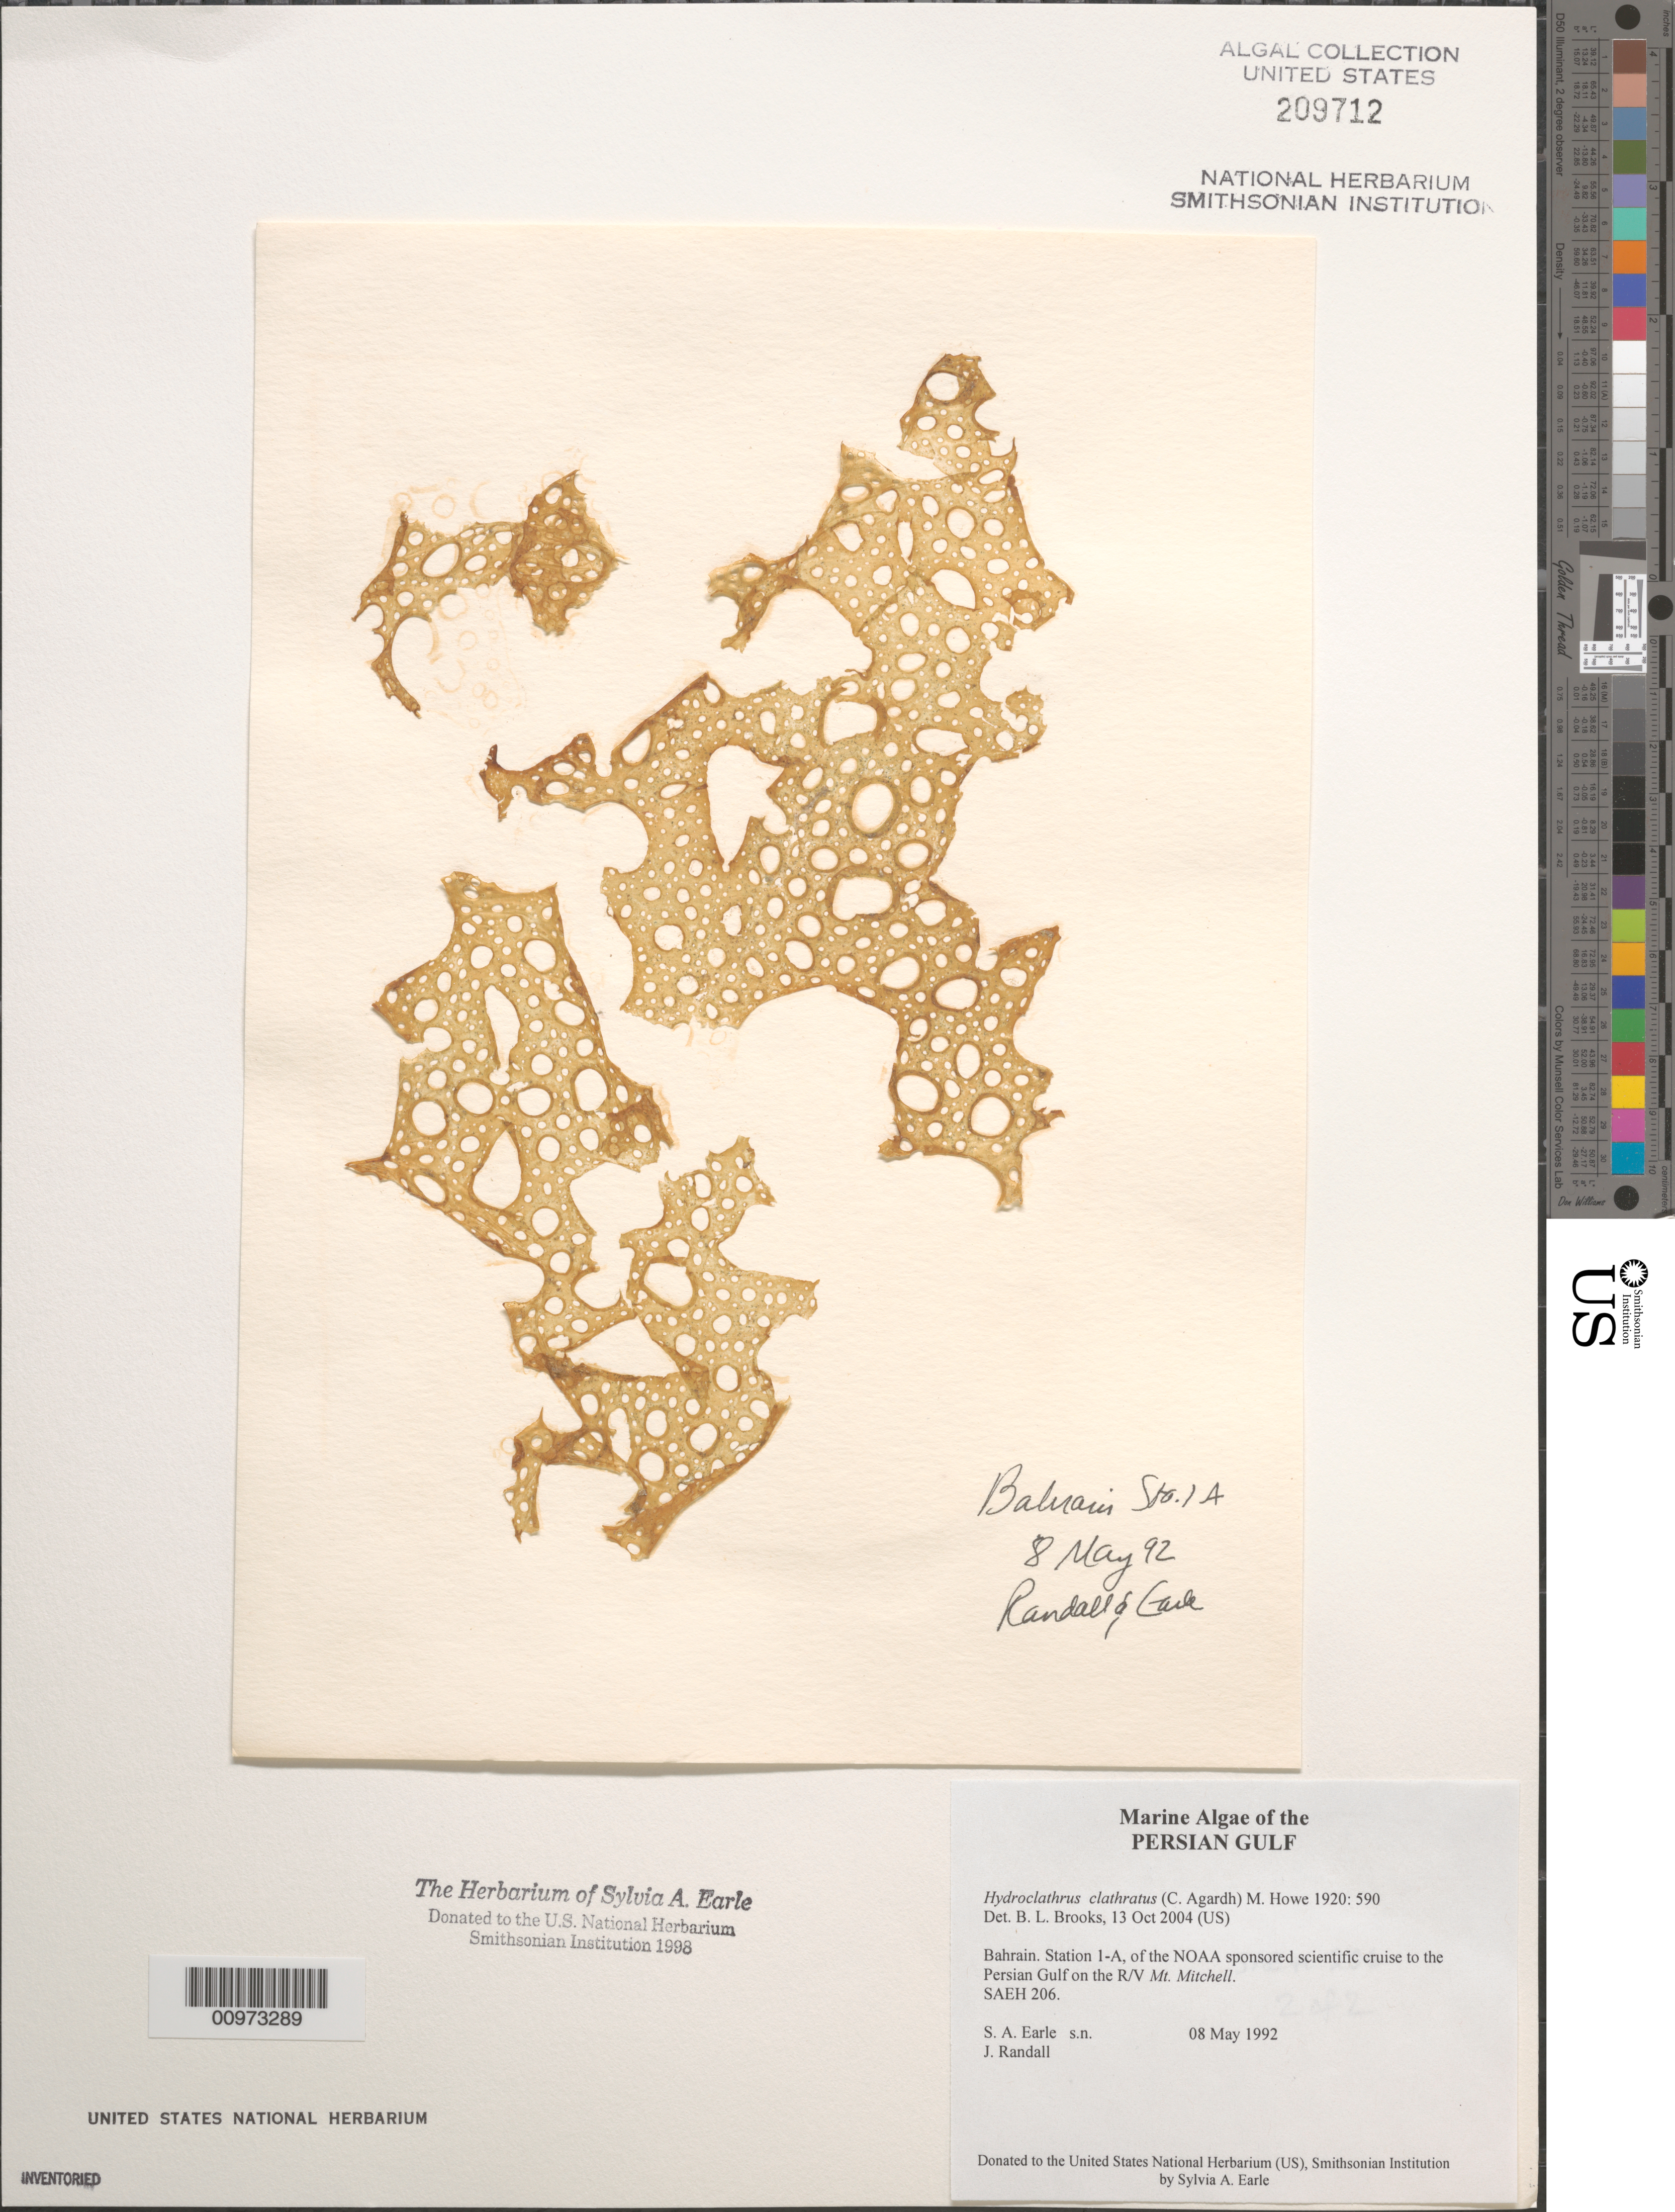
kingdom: Chromista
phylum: Ochrophyta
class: Phaeophyceae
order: Scytosiphonales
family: Scytosiphonaceae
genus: Hydroclathrus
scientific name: Hydroclathrus clathratus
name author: (C. Agardh) M. Howe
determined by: Brooks, B. L., (BOT), Smithsonian Institution - National Museum of Natural History (UNITED STATES)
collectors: S. A. Earle & J. Randall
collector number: SAEH 206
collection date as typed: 08 May 1992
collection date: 1992-05-08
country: Bahrain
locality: Persian Gulf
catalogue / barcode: US 209712